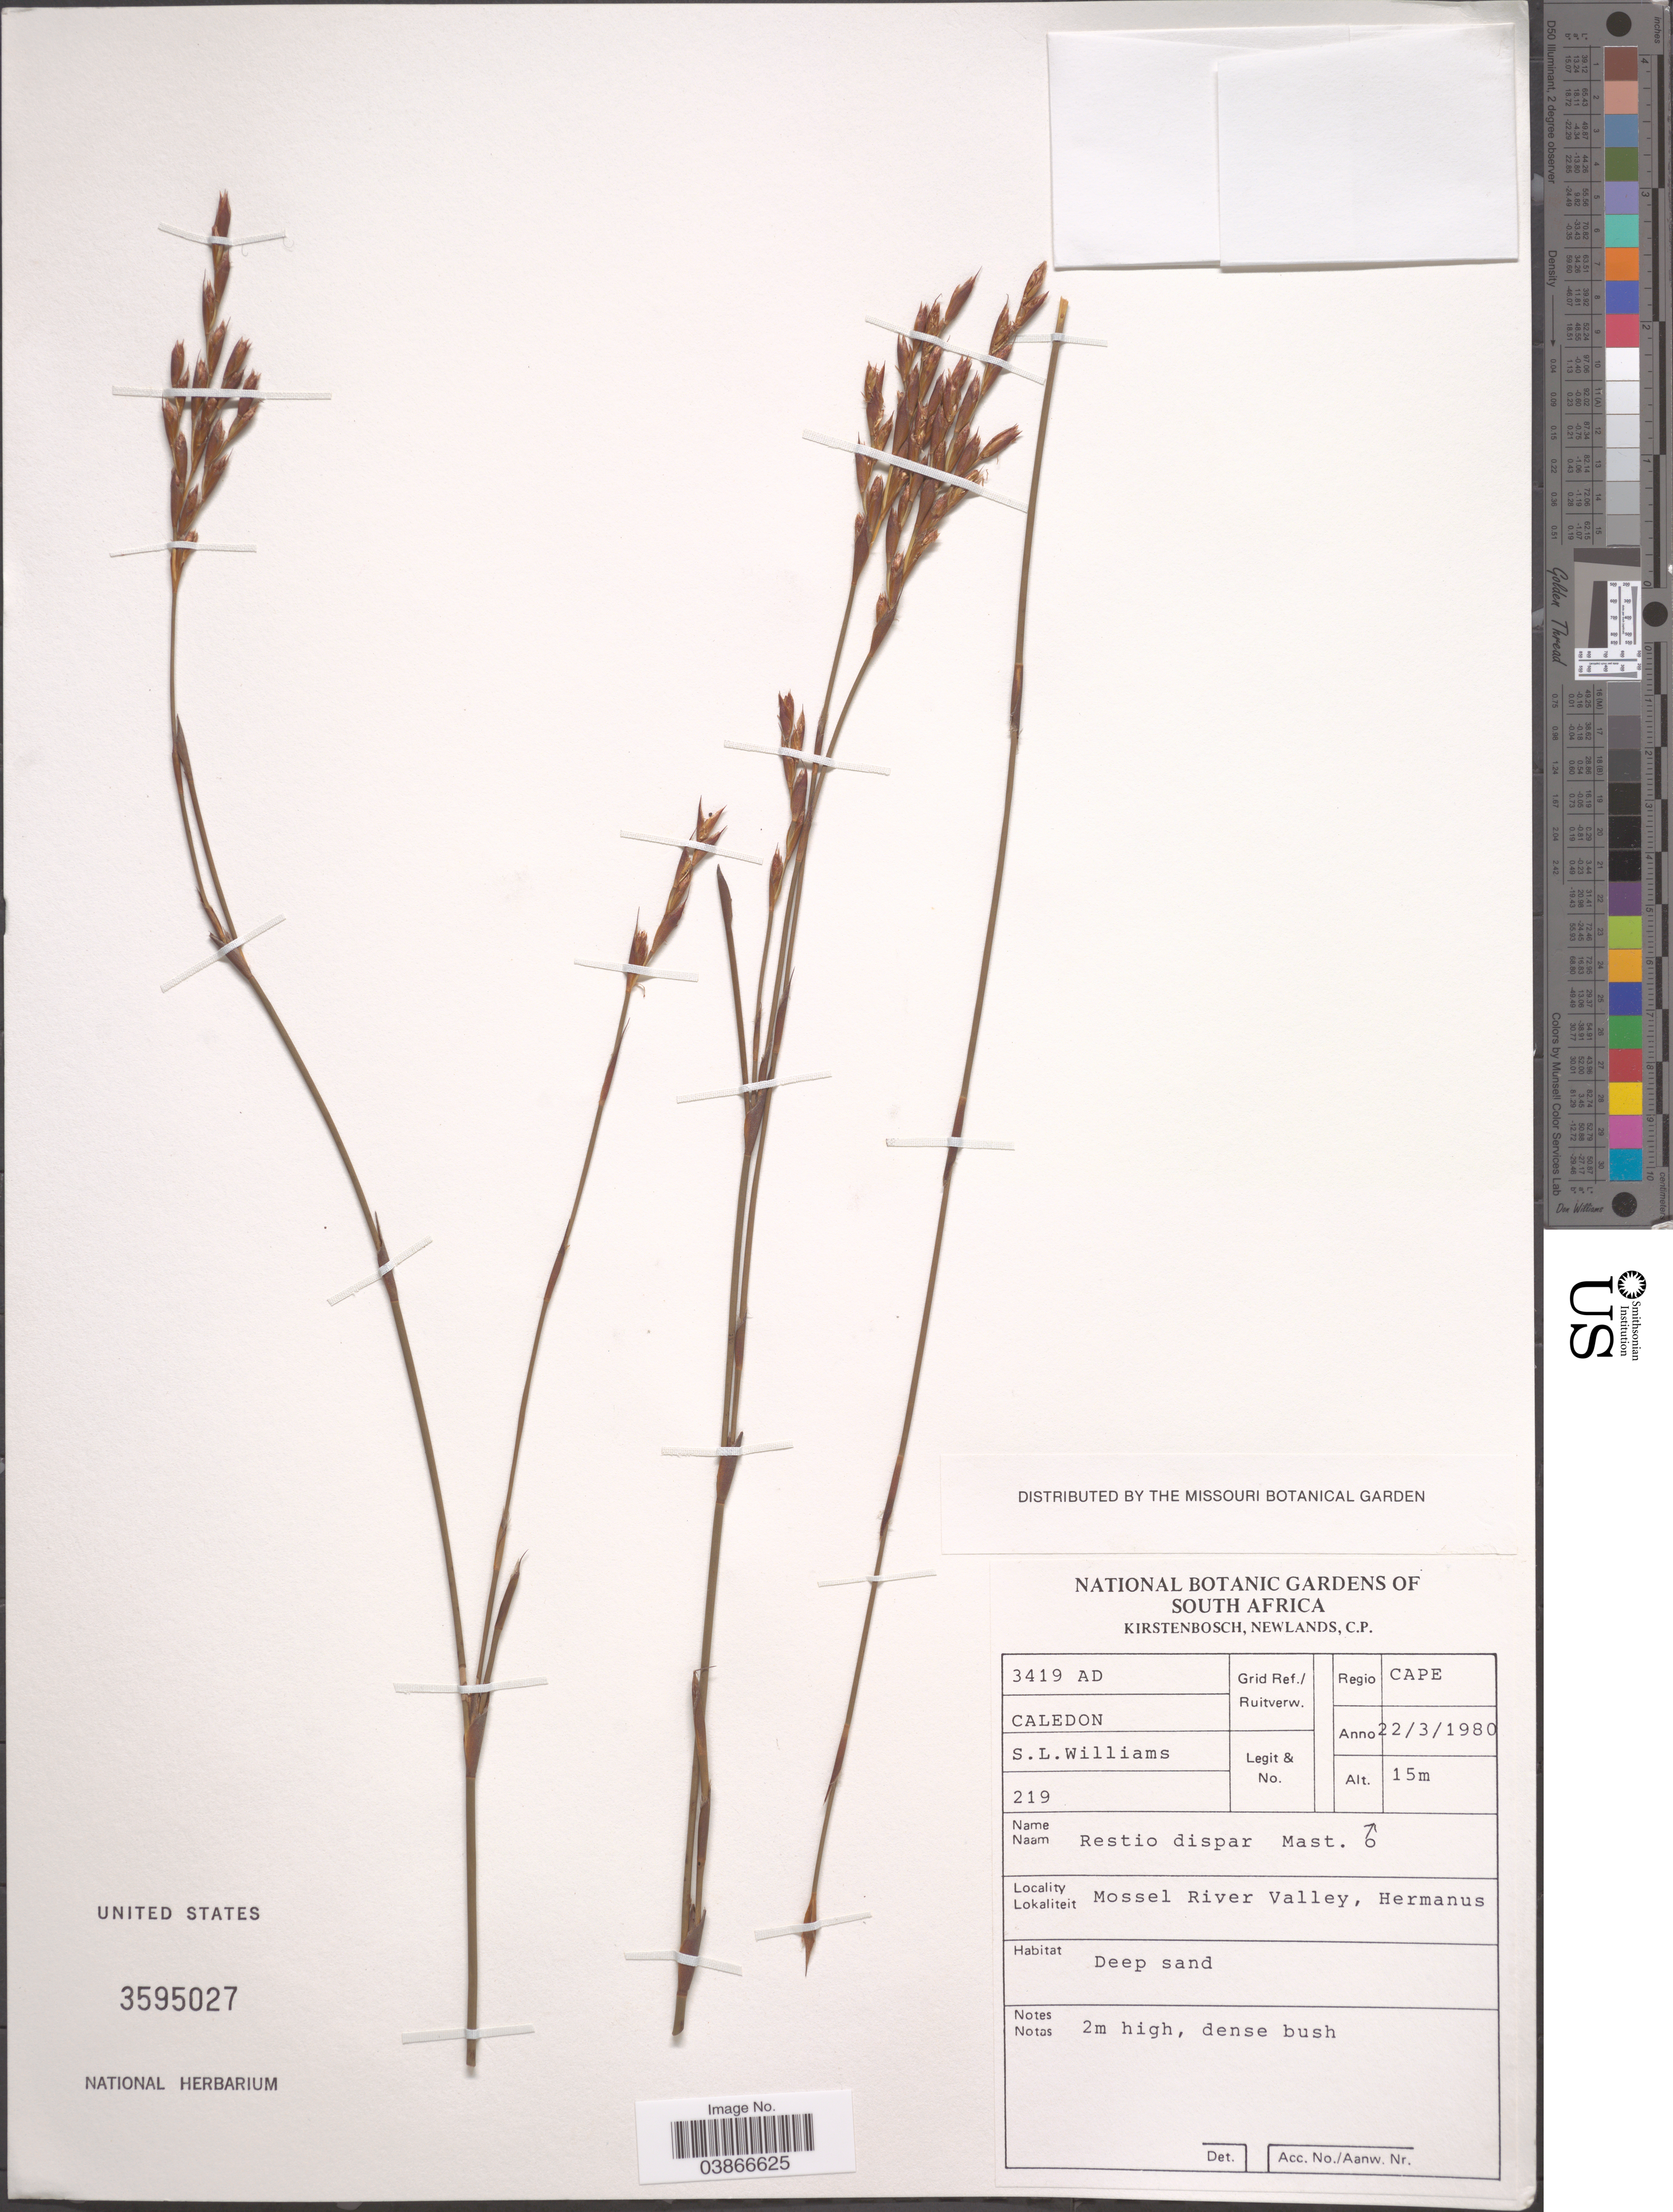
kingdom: Plantae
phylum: Tracheophyta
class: Liliopsida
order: Poales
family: Restionaceae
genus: Restio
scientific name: Restio dispar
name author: Mast.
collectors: S. L. Williams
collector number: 219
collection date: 1980-03-22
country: South Africa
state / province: Western Cape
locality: Grid Ref./ Ruitverw. 3419 AD Caledon. Regio Cape. Mossel River Valley, Hemanus.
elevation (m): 15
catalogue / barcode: US 3595027